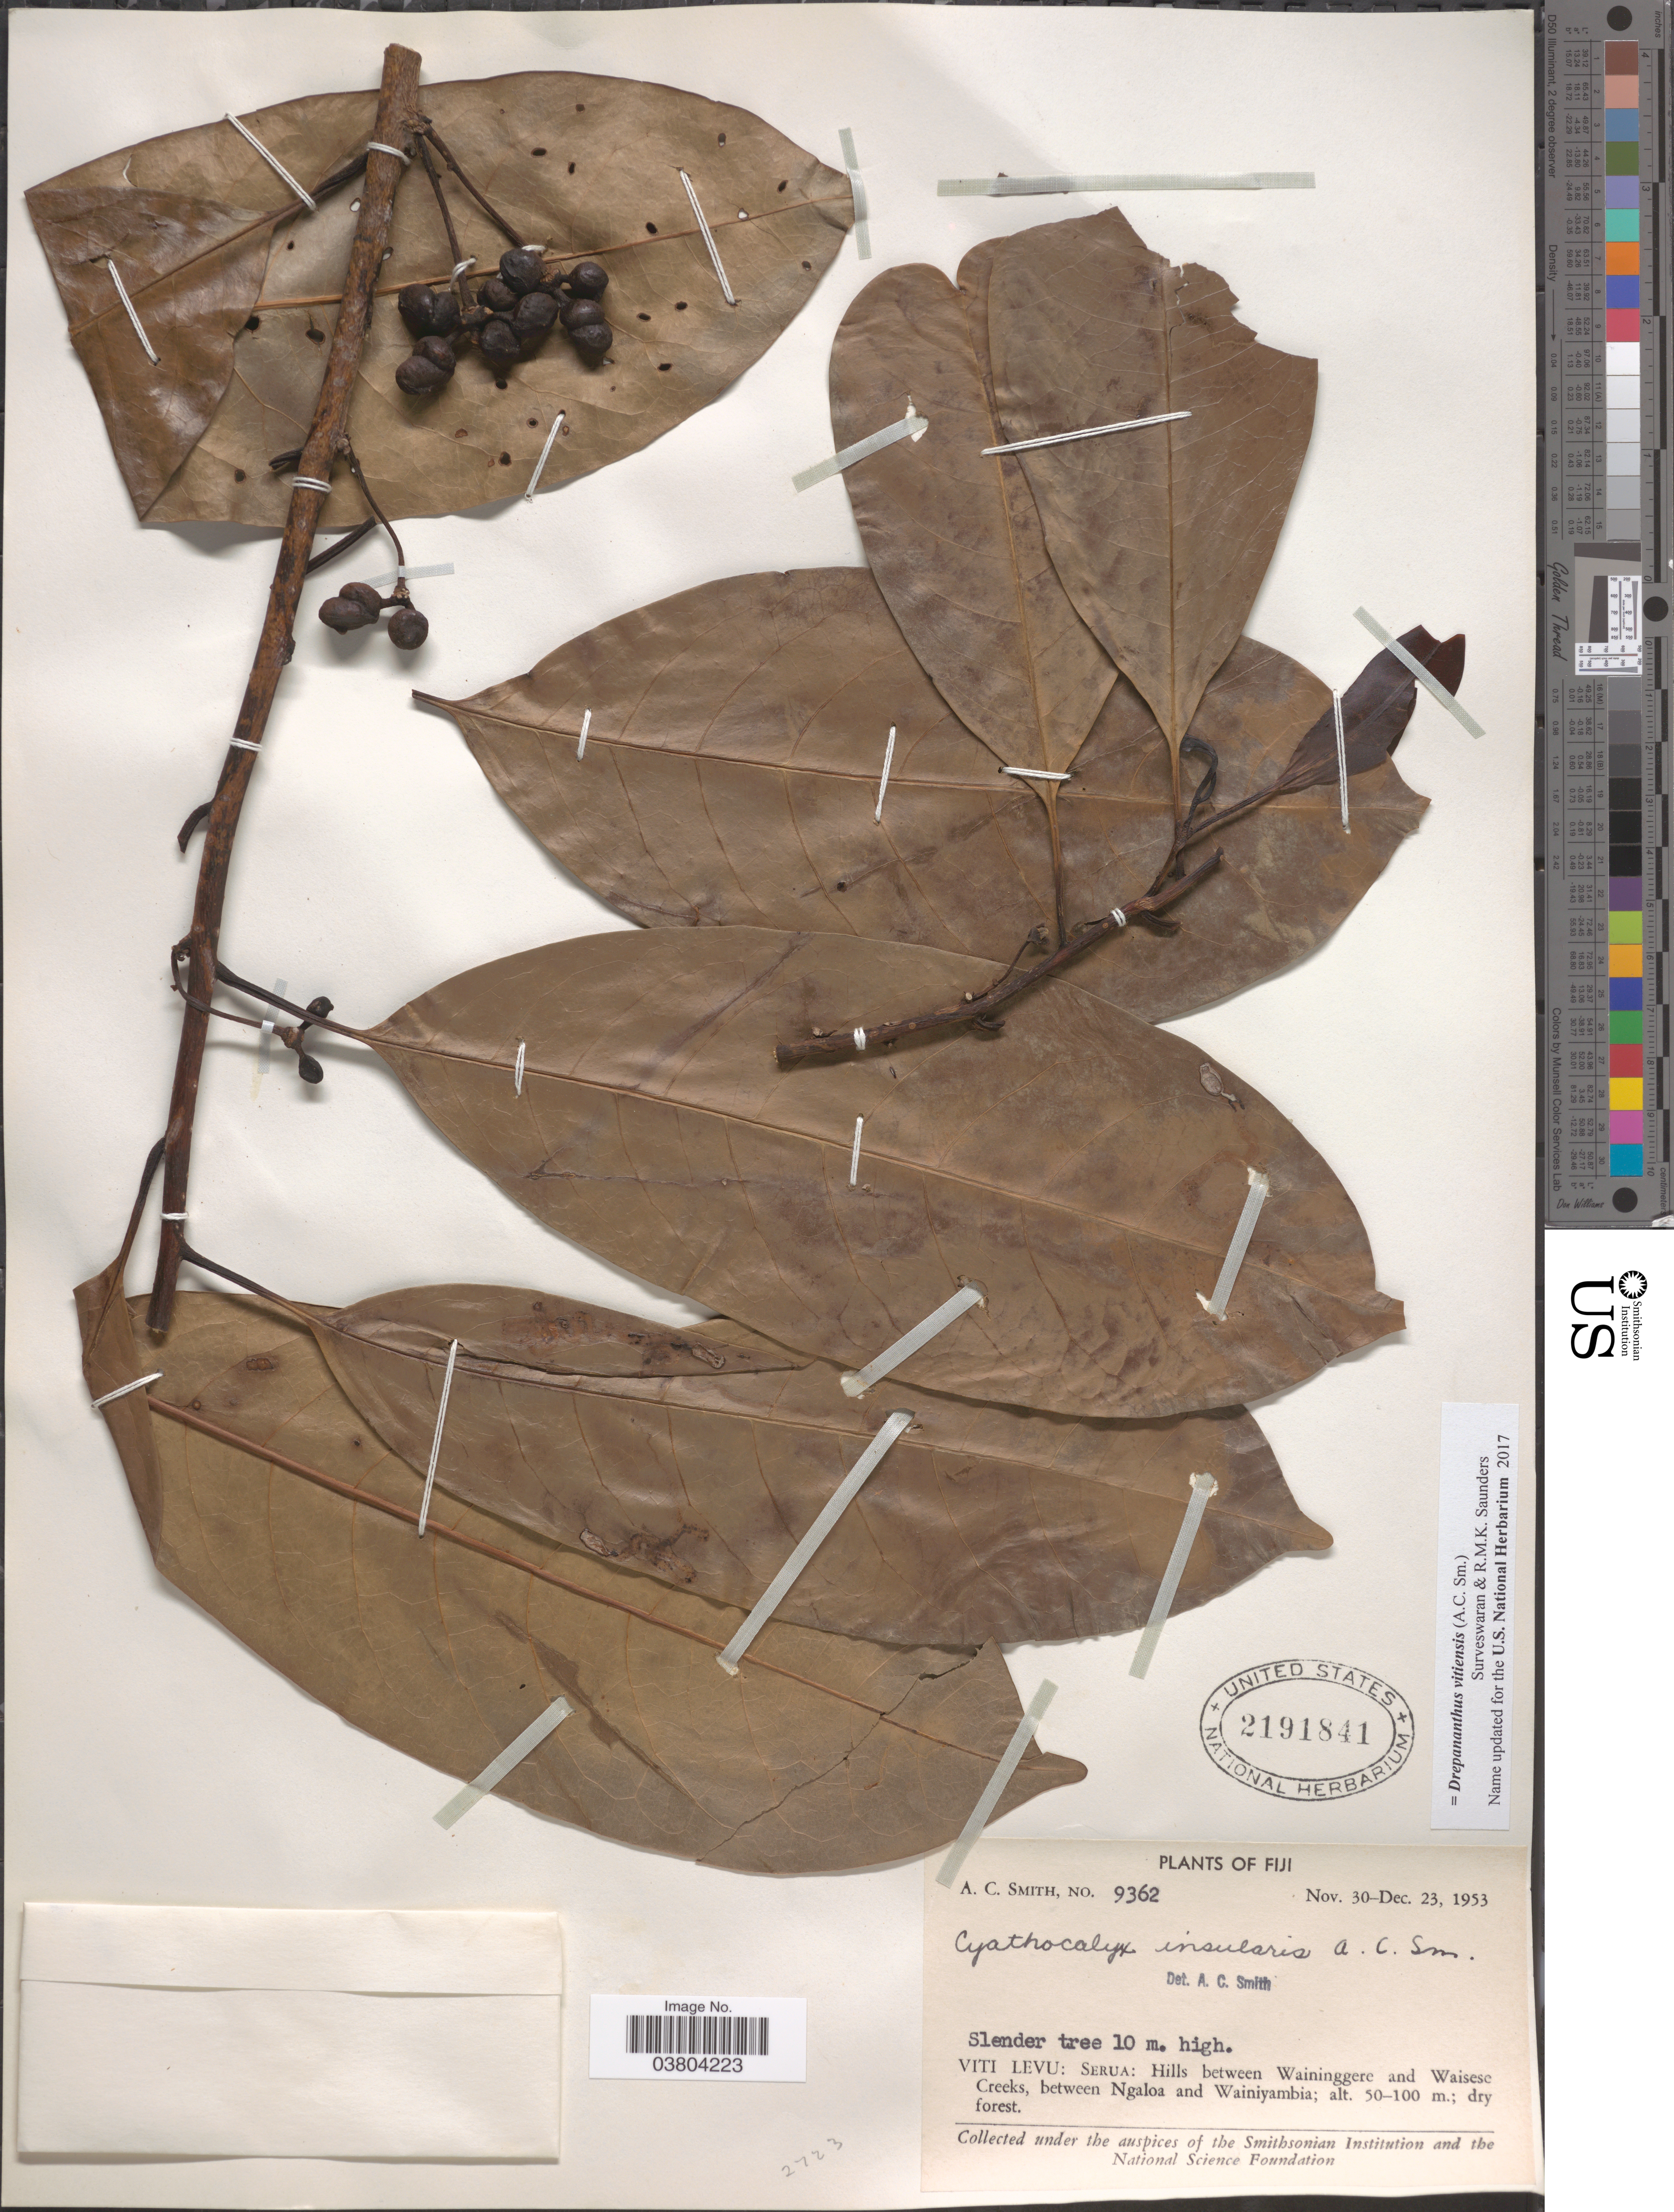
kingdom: Plantae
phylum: Tracheophyta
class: Magnoliopsida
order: Magnoliales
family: Annonaceae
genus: Drepananthus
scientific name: Drepananthus vitiensis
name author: (A.C. Sm.) Surveswaran & R.M.K. Saunders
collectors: A. C. Smith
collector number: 9362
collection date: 1953-11-30/1953-12-23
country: Fiji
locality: Viti Levu: Serua: Hills between Waininggere and Waisese Creeks, between Ngaloa and Wainiyambia.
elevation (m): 50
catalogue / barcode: US 2191841